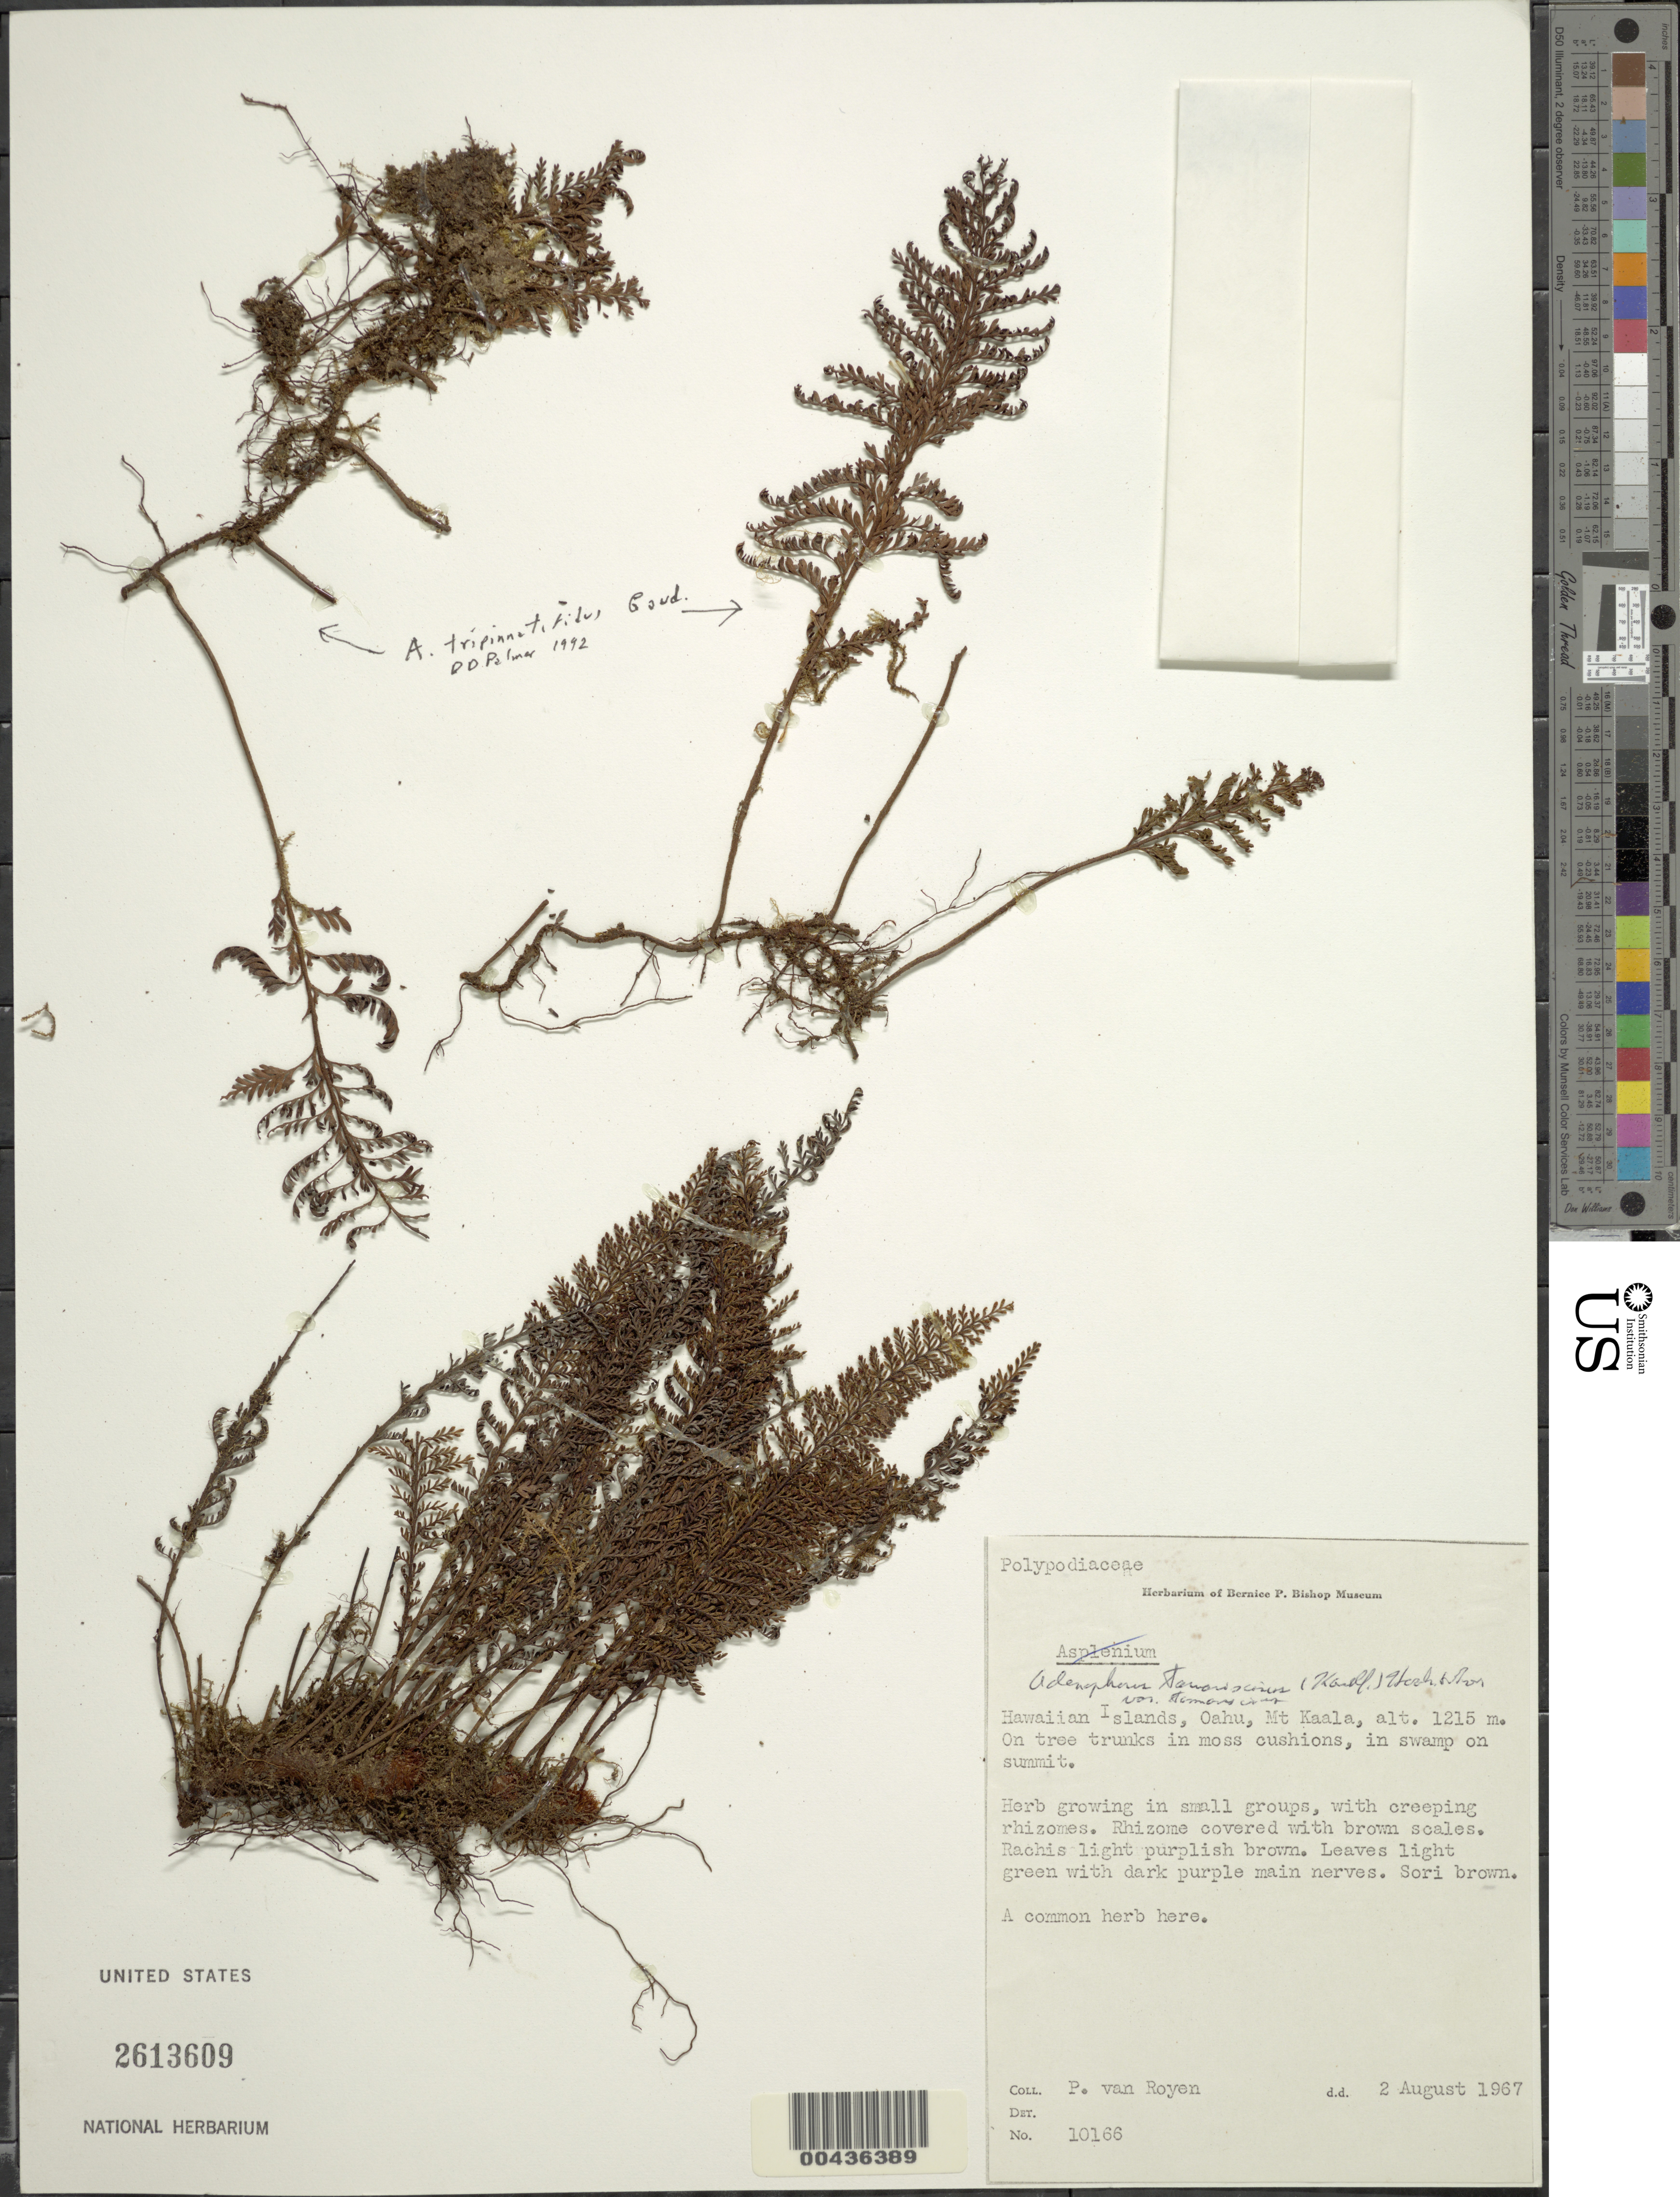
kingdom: Plantae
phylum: Tracheophyta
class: Polypodiopsida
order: Polypodiales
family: Polypodiaceae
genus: Adenophorus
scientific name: Adenophorus tamariscinus var. tamariscinus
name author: Hook. & Grev.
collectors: P. van Royen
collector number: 10166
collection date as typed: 2 Aug 1967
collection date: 1967-08-02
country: United States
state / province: Hawaii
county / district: Honolulu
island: Oahu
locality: Mt. Kaala, in swamp on summit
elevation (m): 1215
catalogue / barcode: US 2613609